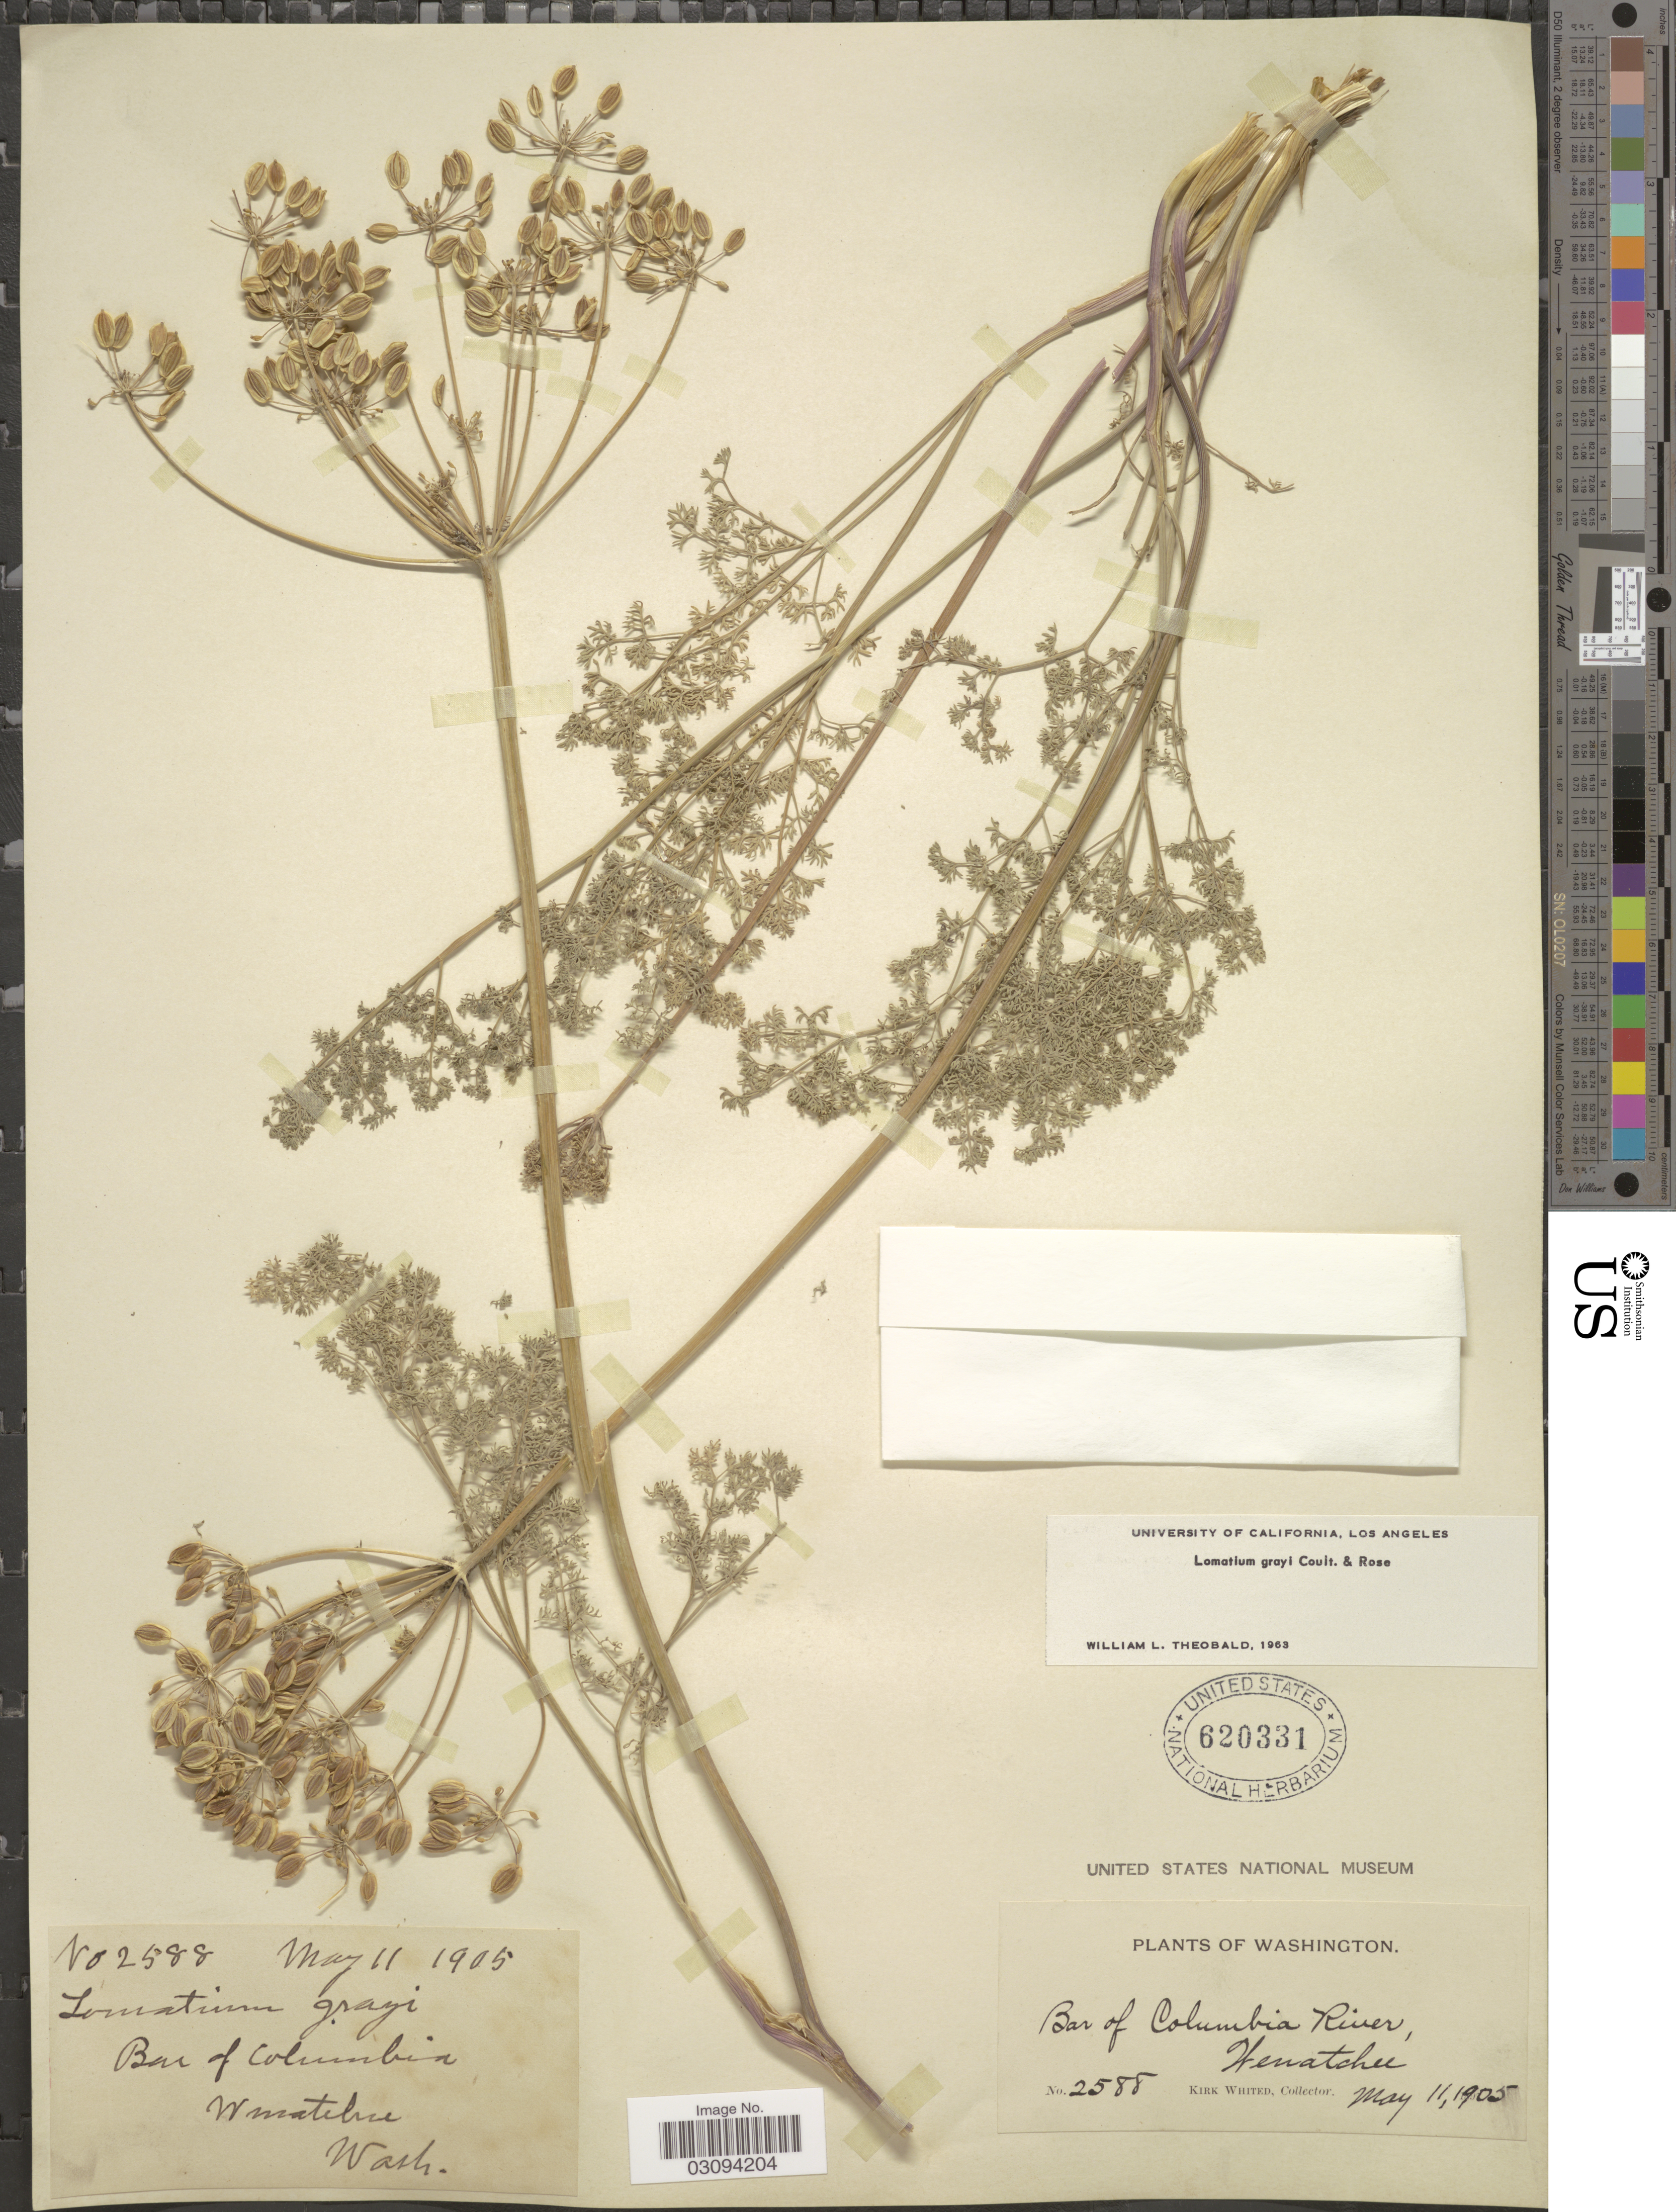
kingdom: Plantae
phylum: Tracheophyta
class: Magnoliopsida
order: Apiales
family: Apiaceae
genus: Lomatium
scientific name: Lomatium grayi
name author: (J.M. Coult. & Rose) J.M. Coult. & Rose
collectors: K. Whited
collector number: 2588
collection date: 1905-05-11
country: United States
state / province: Washington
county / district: Chelan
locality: Bar of Columbia River, Wenatchee.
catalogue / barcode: US 620331